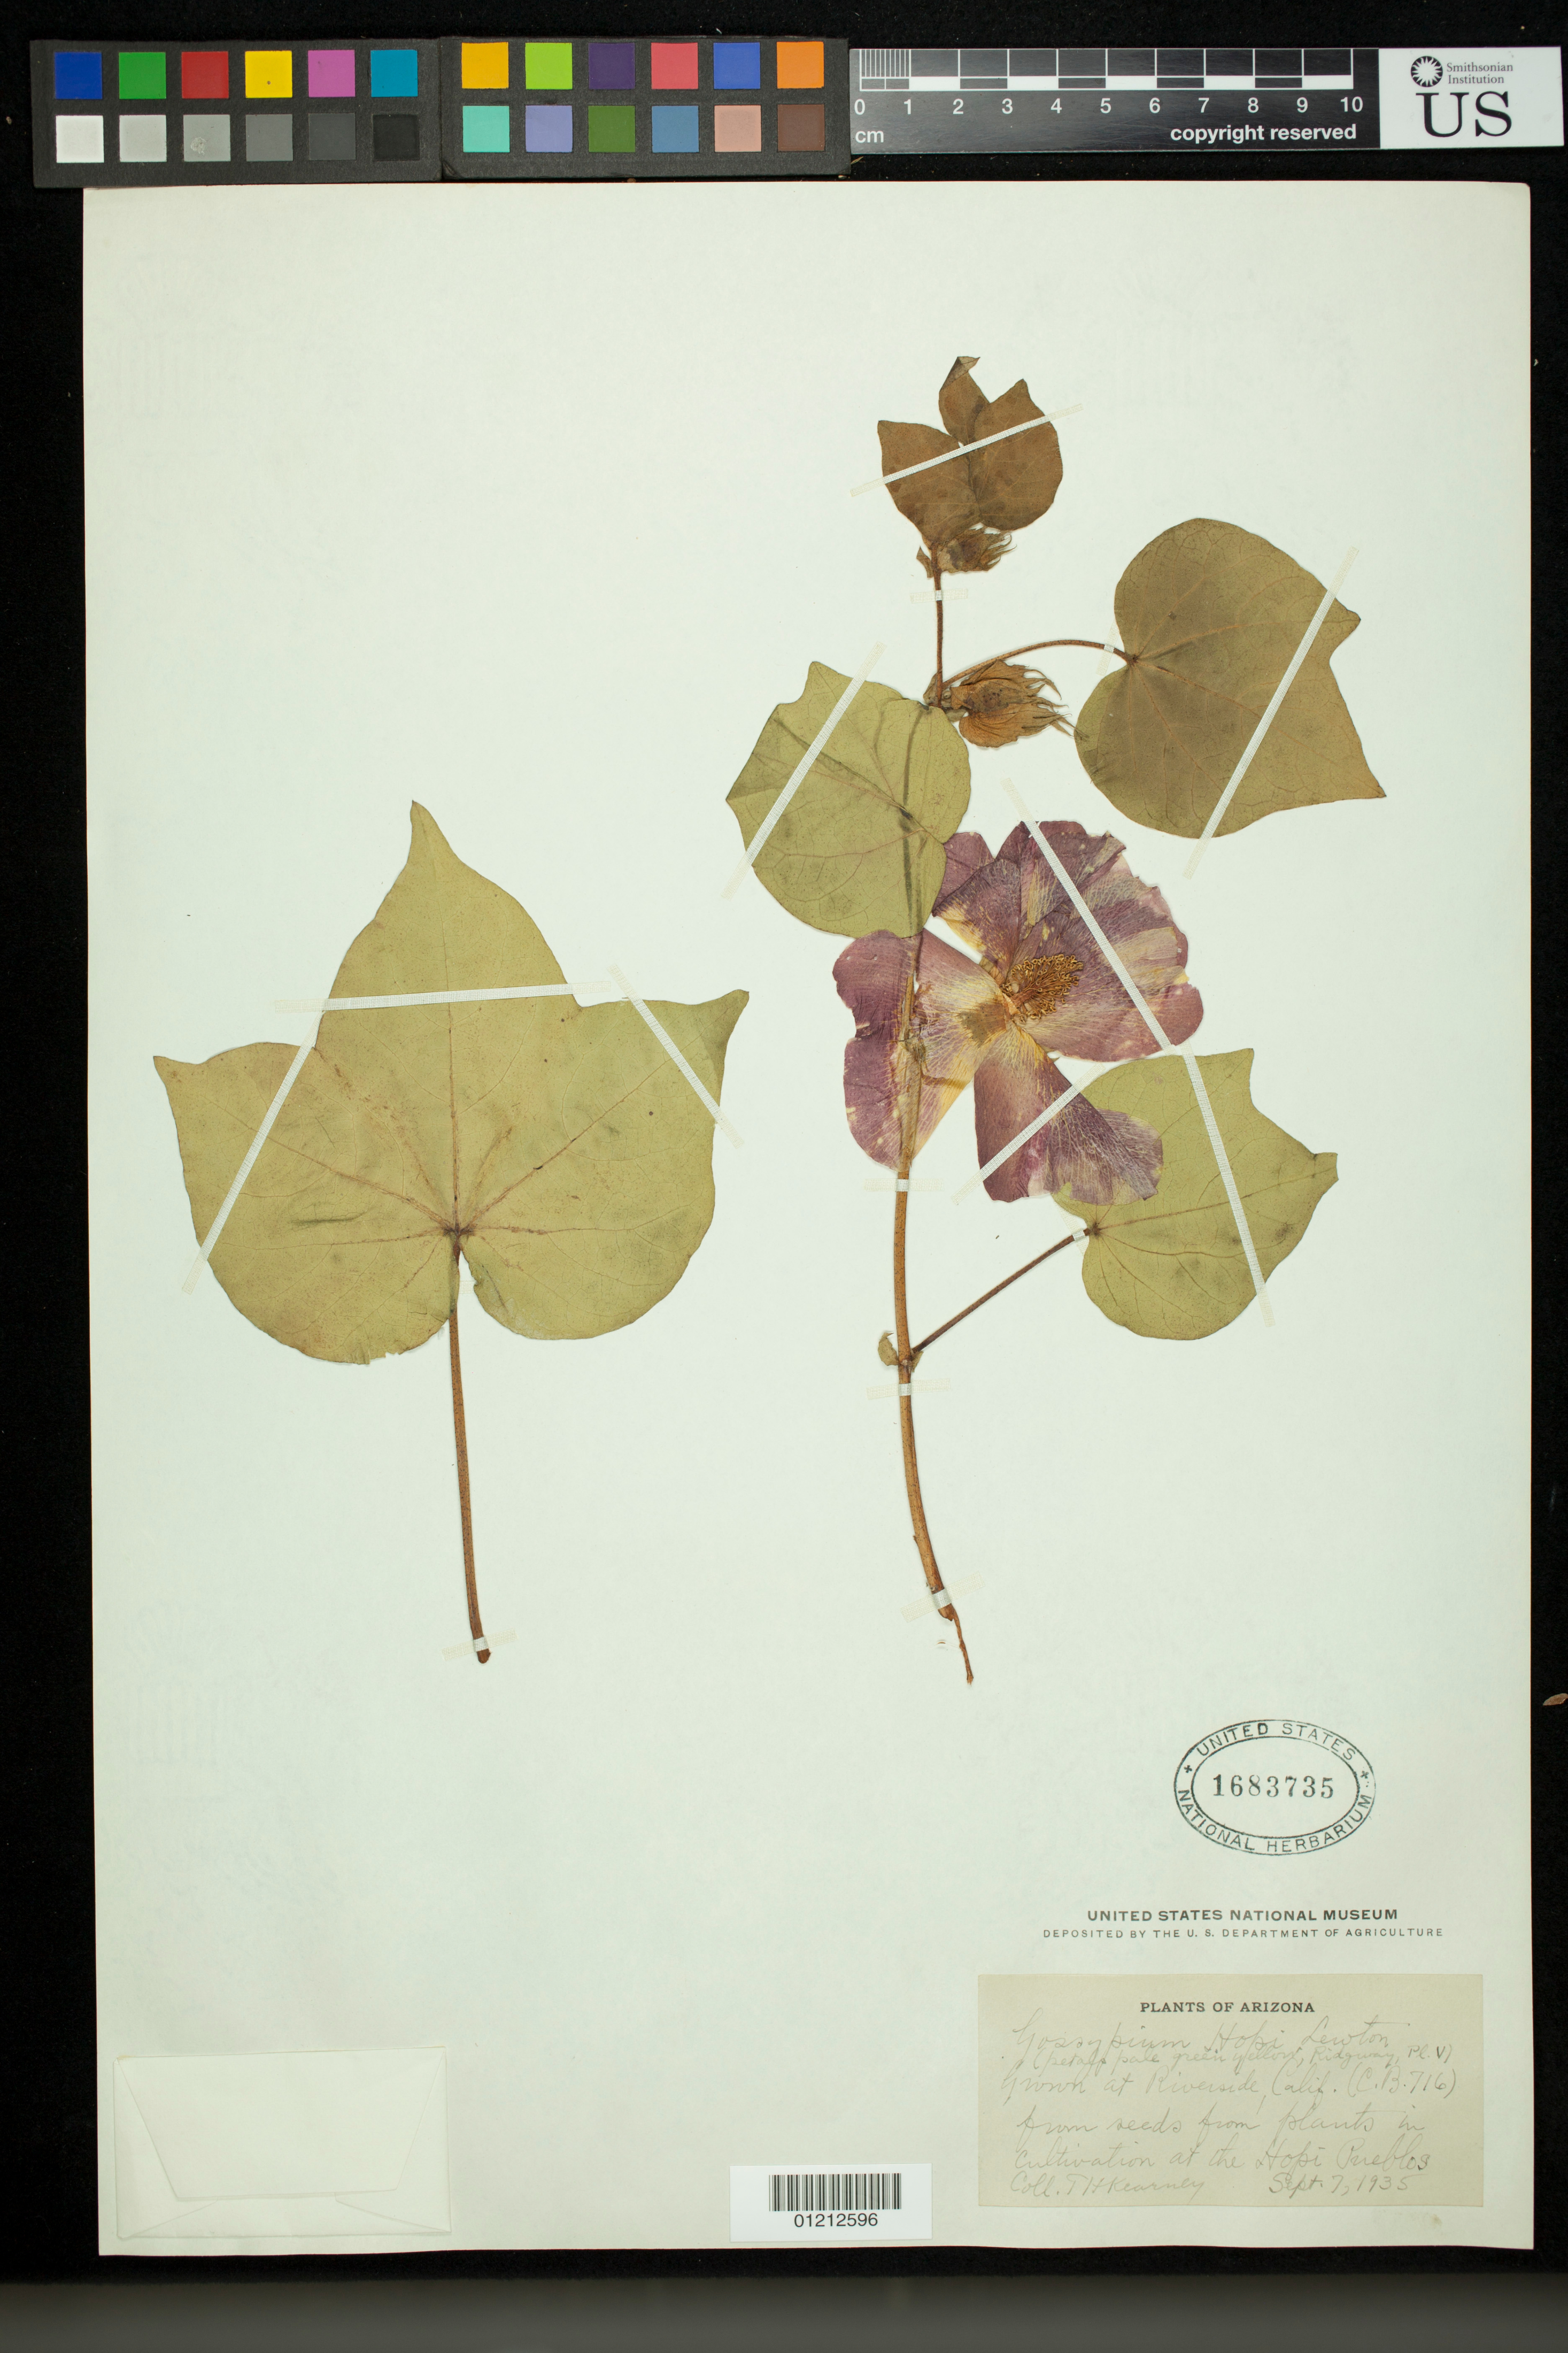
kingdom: Plantae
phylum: Tracheophyta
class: Magnoliopsida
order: Malvales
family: Malvaceae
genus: Gossypium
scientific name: Gossypium hirsutum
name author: L.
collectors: T. H. Kearney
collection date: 1935-09-07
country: United States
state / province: California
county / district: Riverside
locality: Riverside, CA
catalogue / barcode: US 1683735